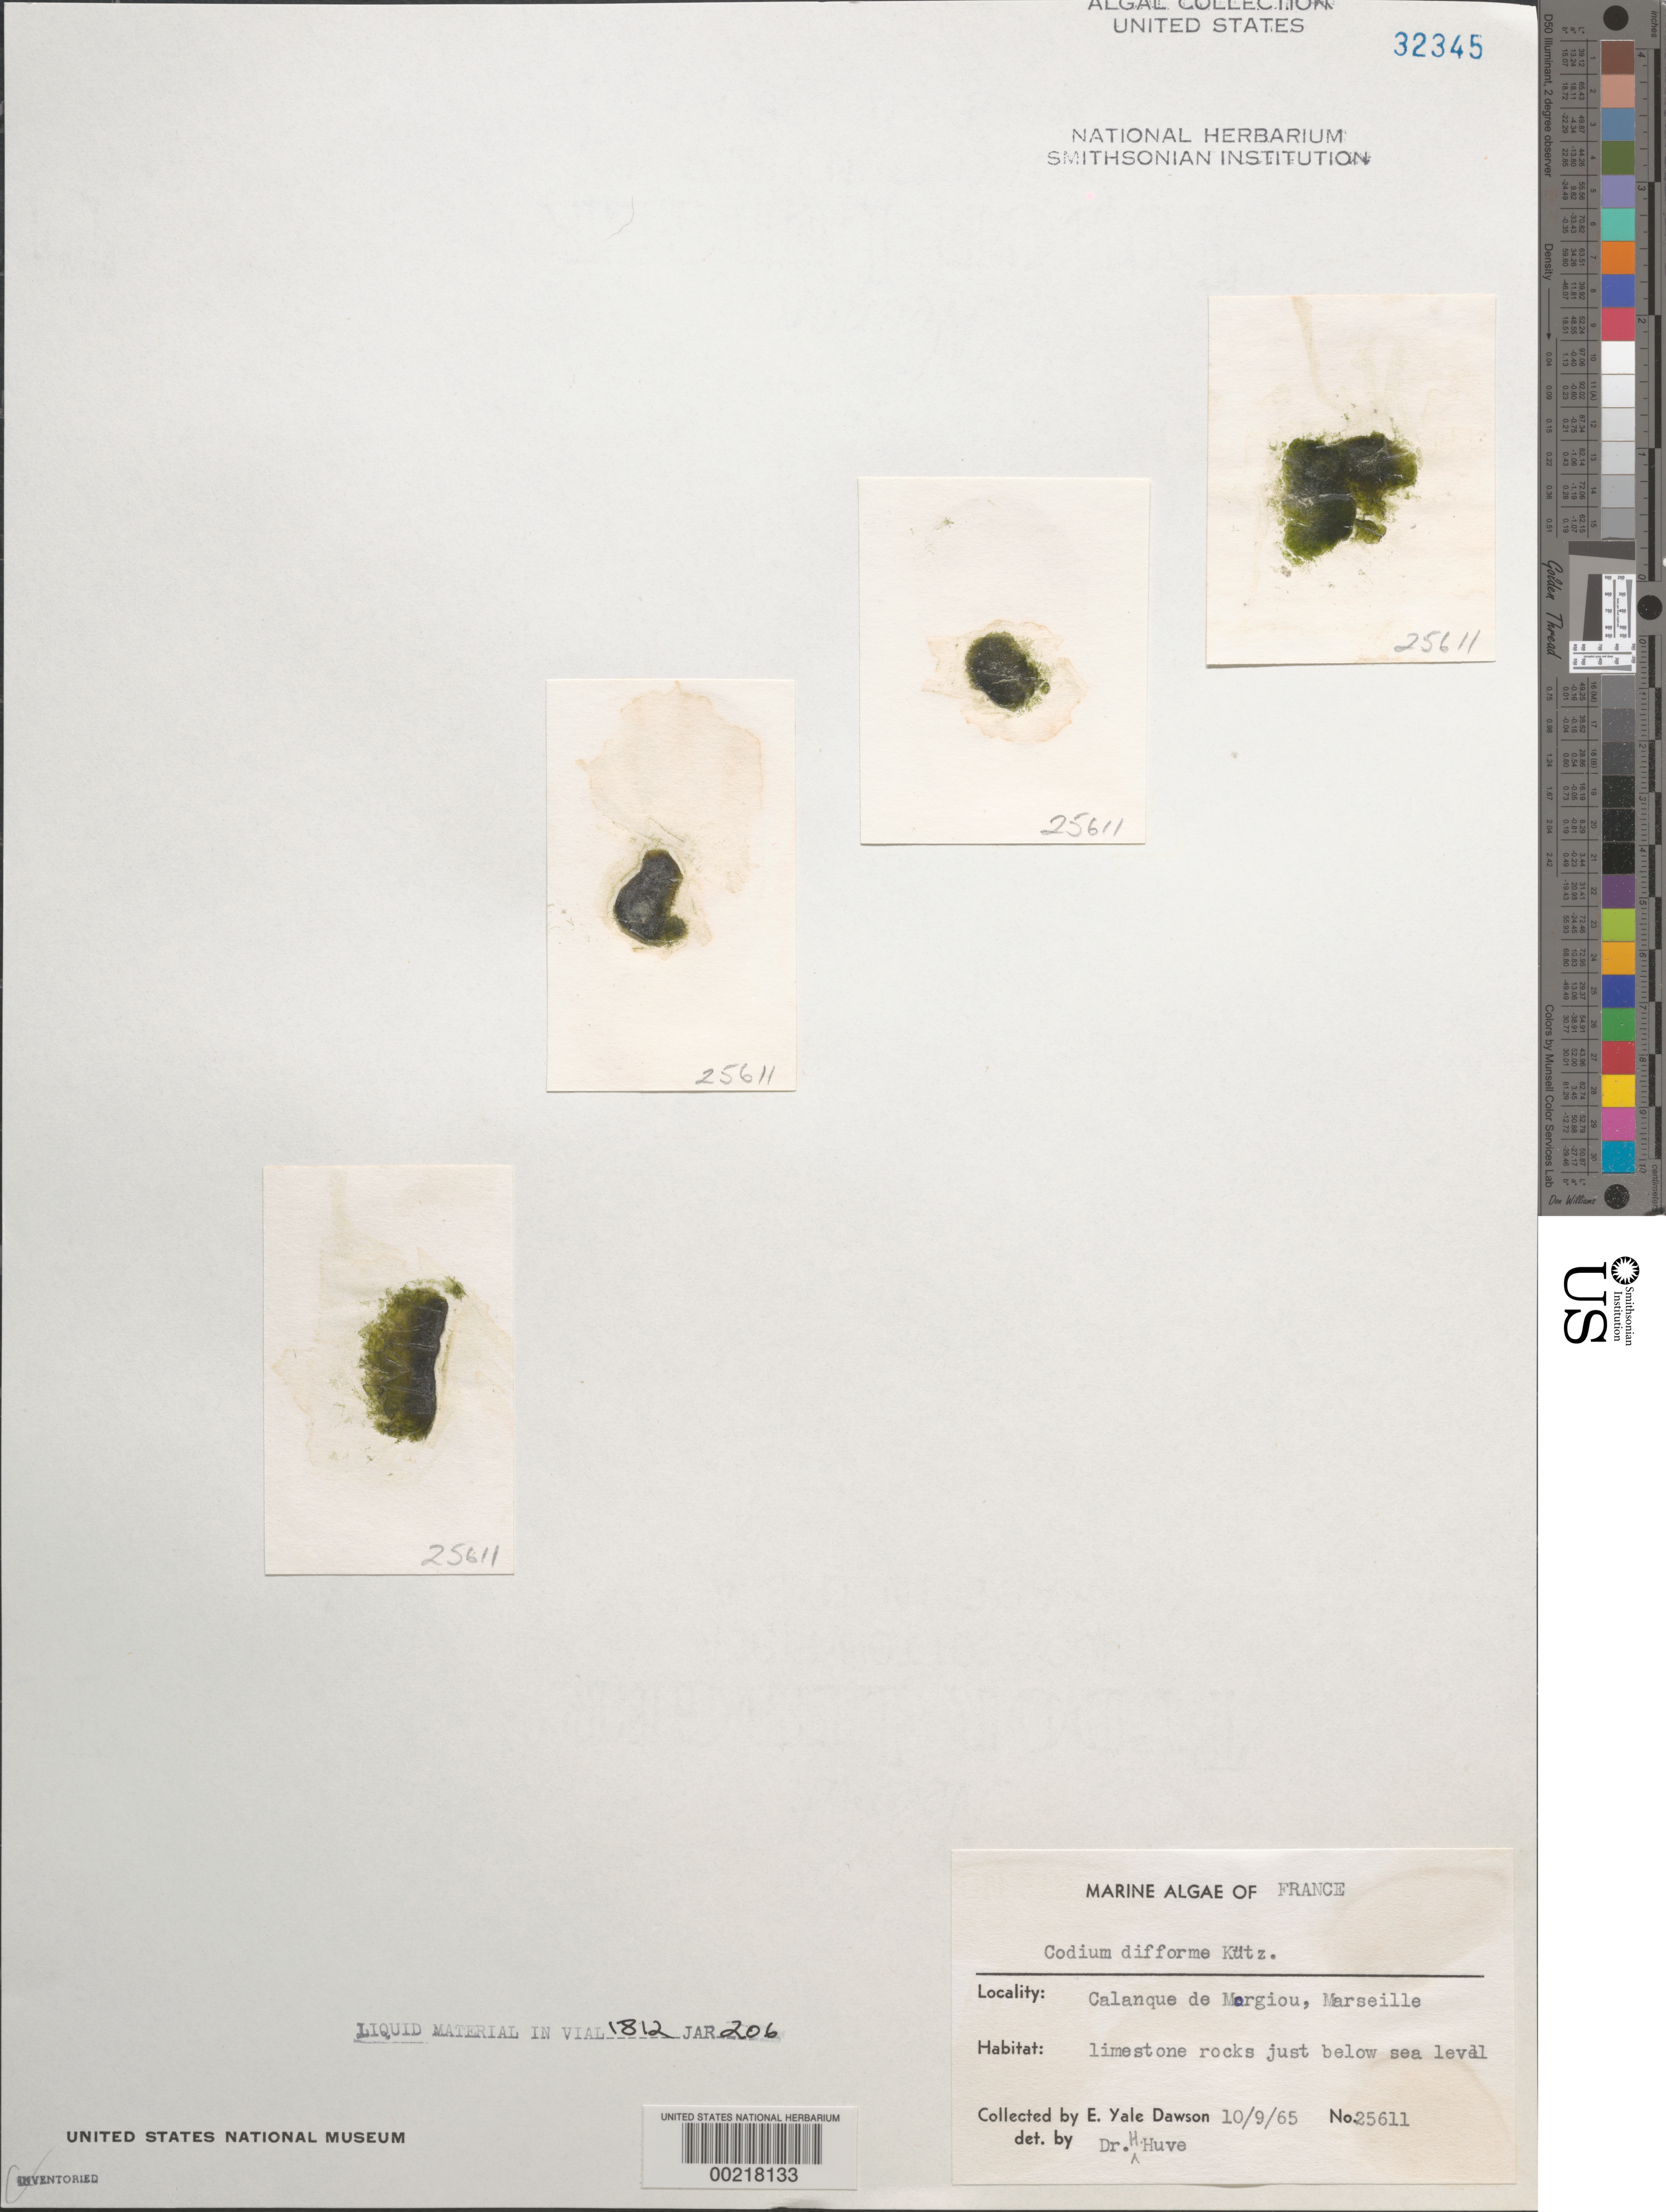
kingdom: Plantae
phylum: Chlorophyta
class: Ulvophyceae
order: Bryopsidales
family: Codiaceae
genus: Codium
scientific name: Codium effusum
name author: (Rafinesque) Delle Chiaje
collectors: E. Y. Dawson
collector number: EYD 25611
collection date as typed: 09 Oct 1965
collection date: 1965-10-09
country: France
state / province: Provence-Alpes-Côte d'Azur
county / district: Bouches-du-Rhône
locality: Marseille, Calanque de Morgiou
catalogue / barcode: US 32345